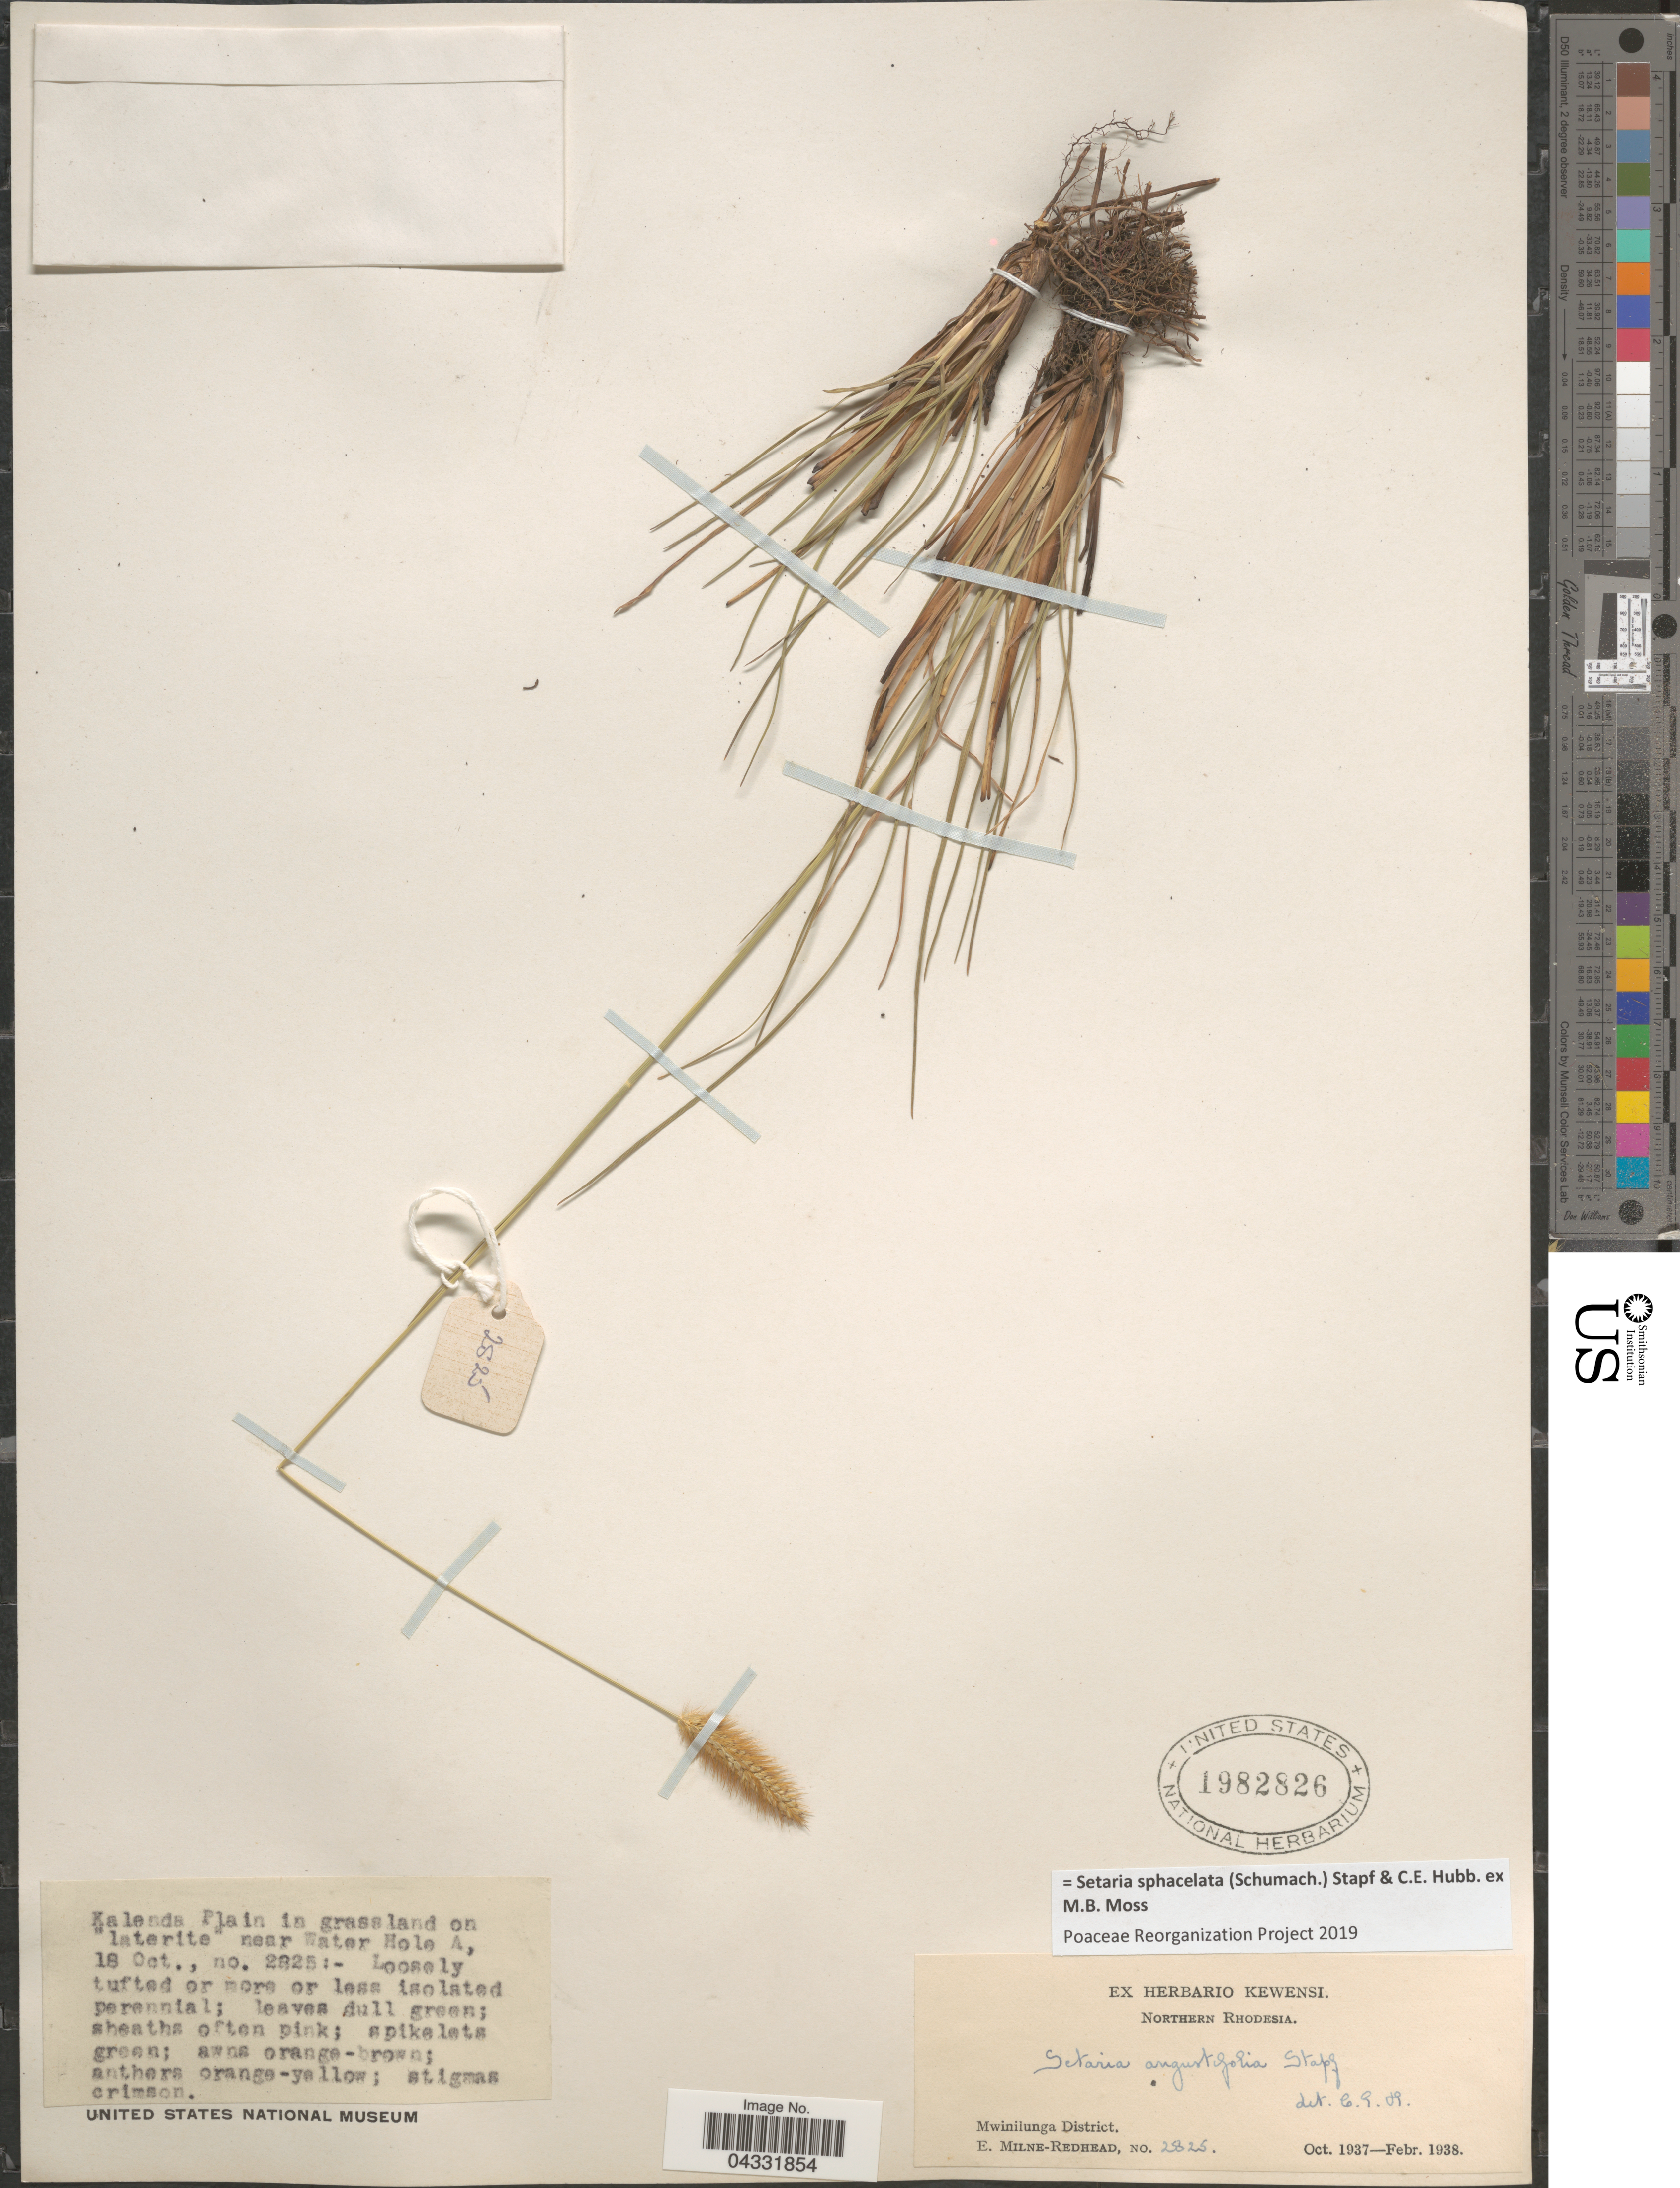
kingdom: Plantae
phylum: Tracheophyta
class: Liliopsida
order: Poales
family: Poaceae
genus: Setaria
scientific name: Setaria sphacelata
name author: (Schumach.) Stapf & Hubb. ex Moss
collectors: E. W. Milne-Redhead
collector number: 2825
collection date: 1937-10-18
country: Zambia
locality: Northern Rhodesia. Mwinilunga District. Kalenda Plain in grassland on laterite near Water Hole A.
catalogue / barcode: US 1982826